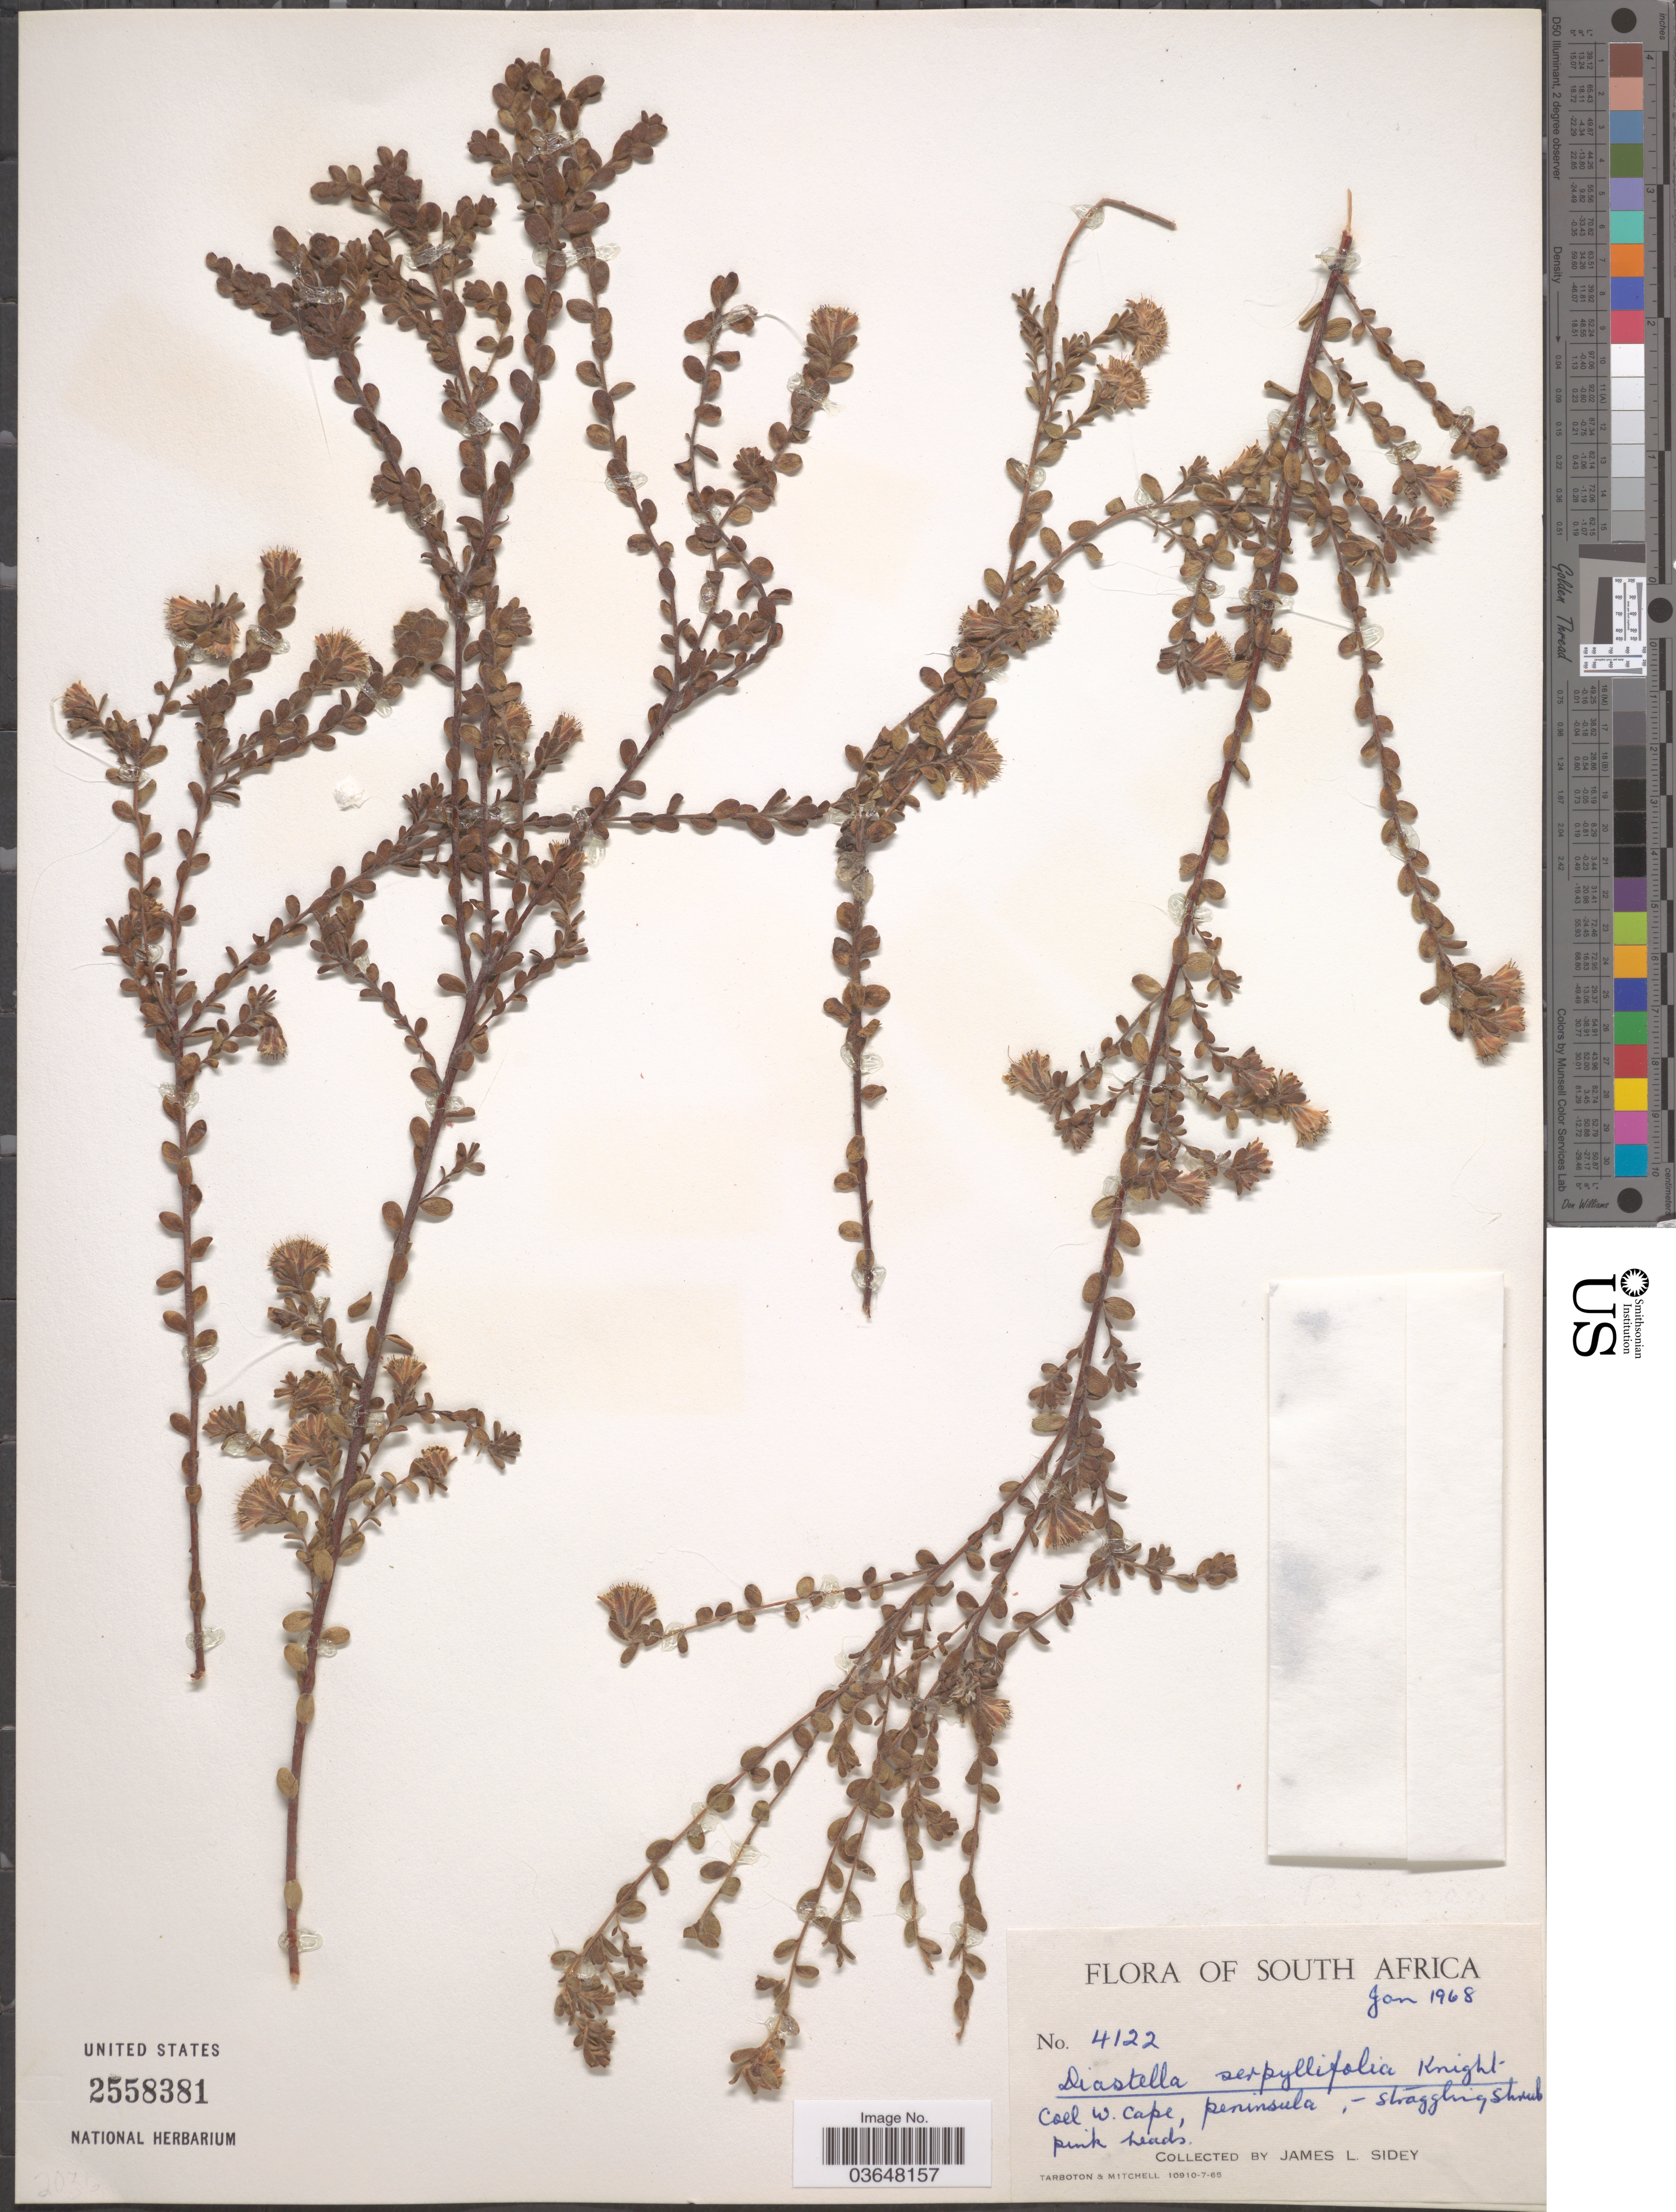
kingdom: Plantae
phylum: Tracheophyta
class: Magnoliopsida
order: Proteales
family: Proteaceae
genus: Diastella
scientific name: Diastella divaricata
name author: (P.J. Bergius) Rourke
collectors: J. L. Sidey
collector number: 4122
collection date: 1968-01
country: South Africa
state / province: Western Cape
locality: W. Cape, peninsula.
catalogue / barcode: US 2558381